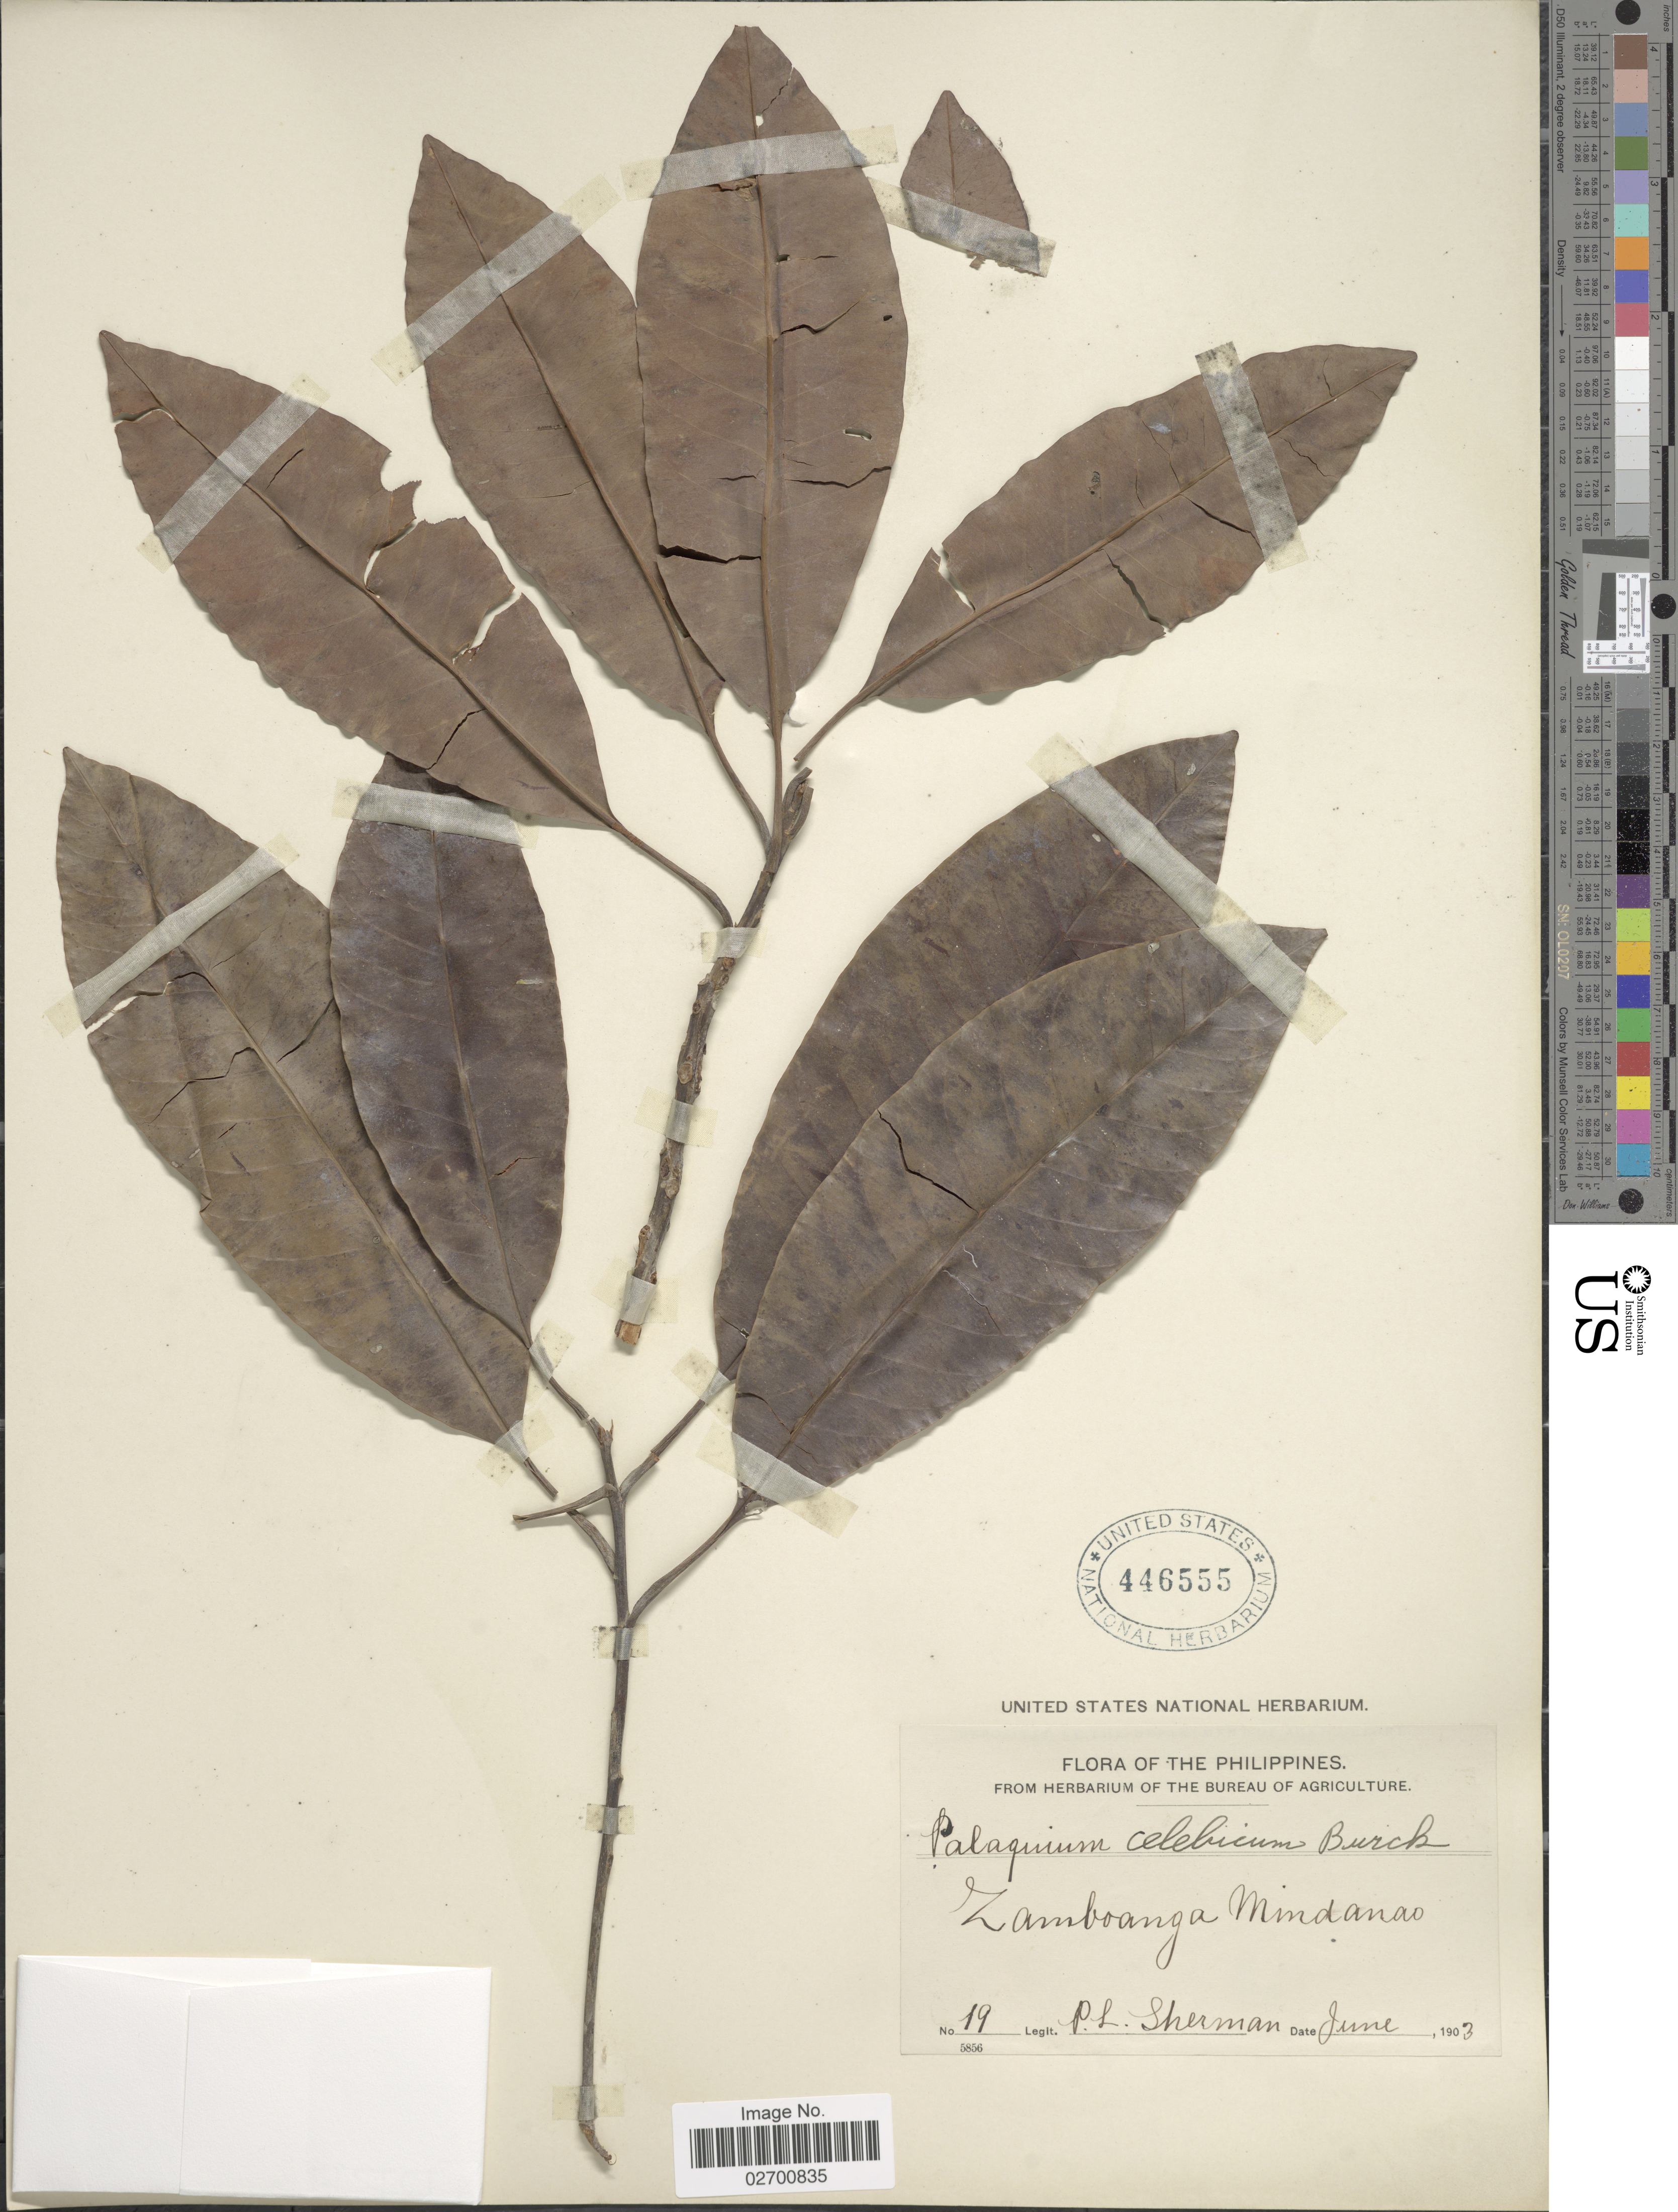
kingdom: Plantae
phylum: Tracheophyta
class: Magnoliopsida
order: Ericales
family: Sapotaceae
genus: Palaquium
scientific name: Palaquium celebicum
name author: Burck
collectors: P. Sherman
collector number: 19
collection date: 1903-06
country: Philippines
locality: Zamboanga Peninsula. Mindanao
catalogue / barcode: US 446555